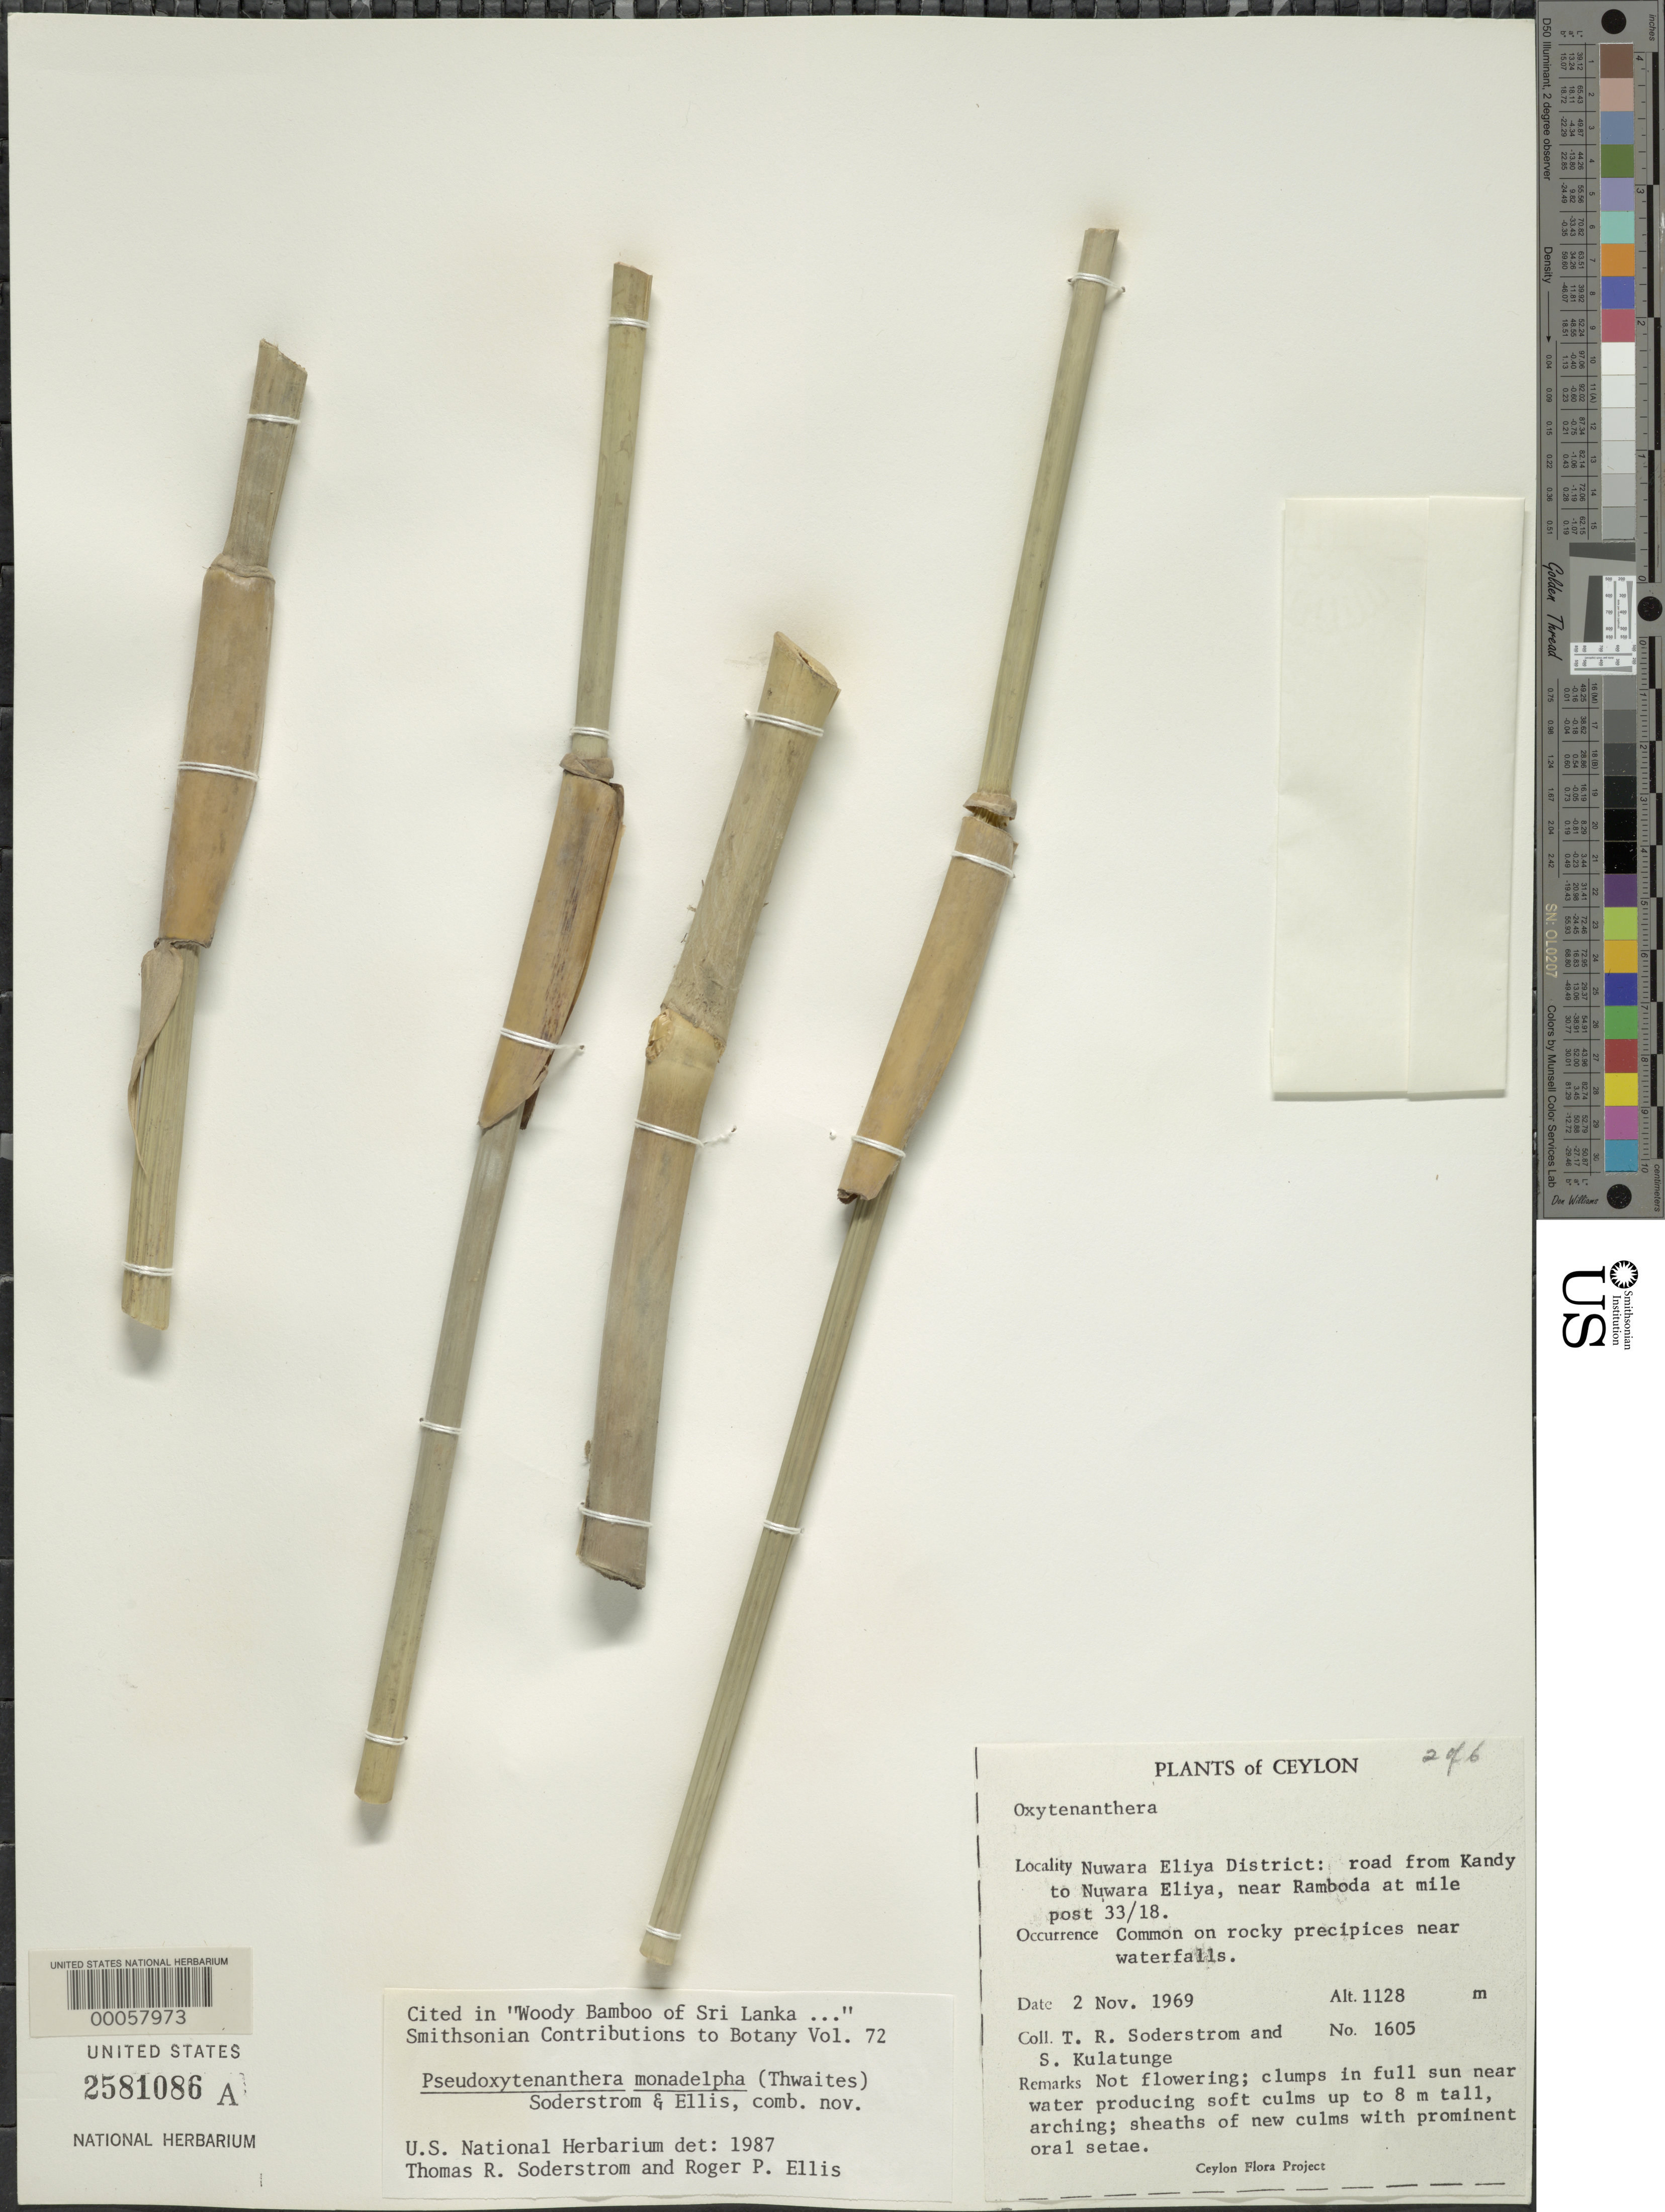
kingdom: Plantae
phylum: Tracheophyta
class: Liliopsida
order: Poales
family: Poaceae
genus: Pseudoxytenanthera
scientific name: Pseudoxytenanthera monadelpha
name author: (Thwaites) Soderstr. & J. Ellis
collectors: T. R. Soderstrom & S. Kulatunge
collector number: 1605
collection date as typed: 02 Nov 1969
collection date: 1969-11-02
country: Sri Lanka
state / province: Central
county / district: Nuwara Eliya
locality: Road from Kandy to Nuwara Eliya, near Ramboda at mile post 33/18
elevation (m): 1128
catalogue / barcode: US 2581086